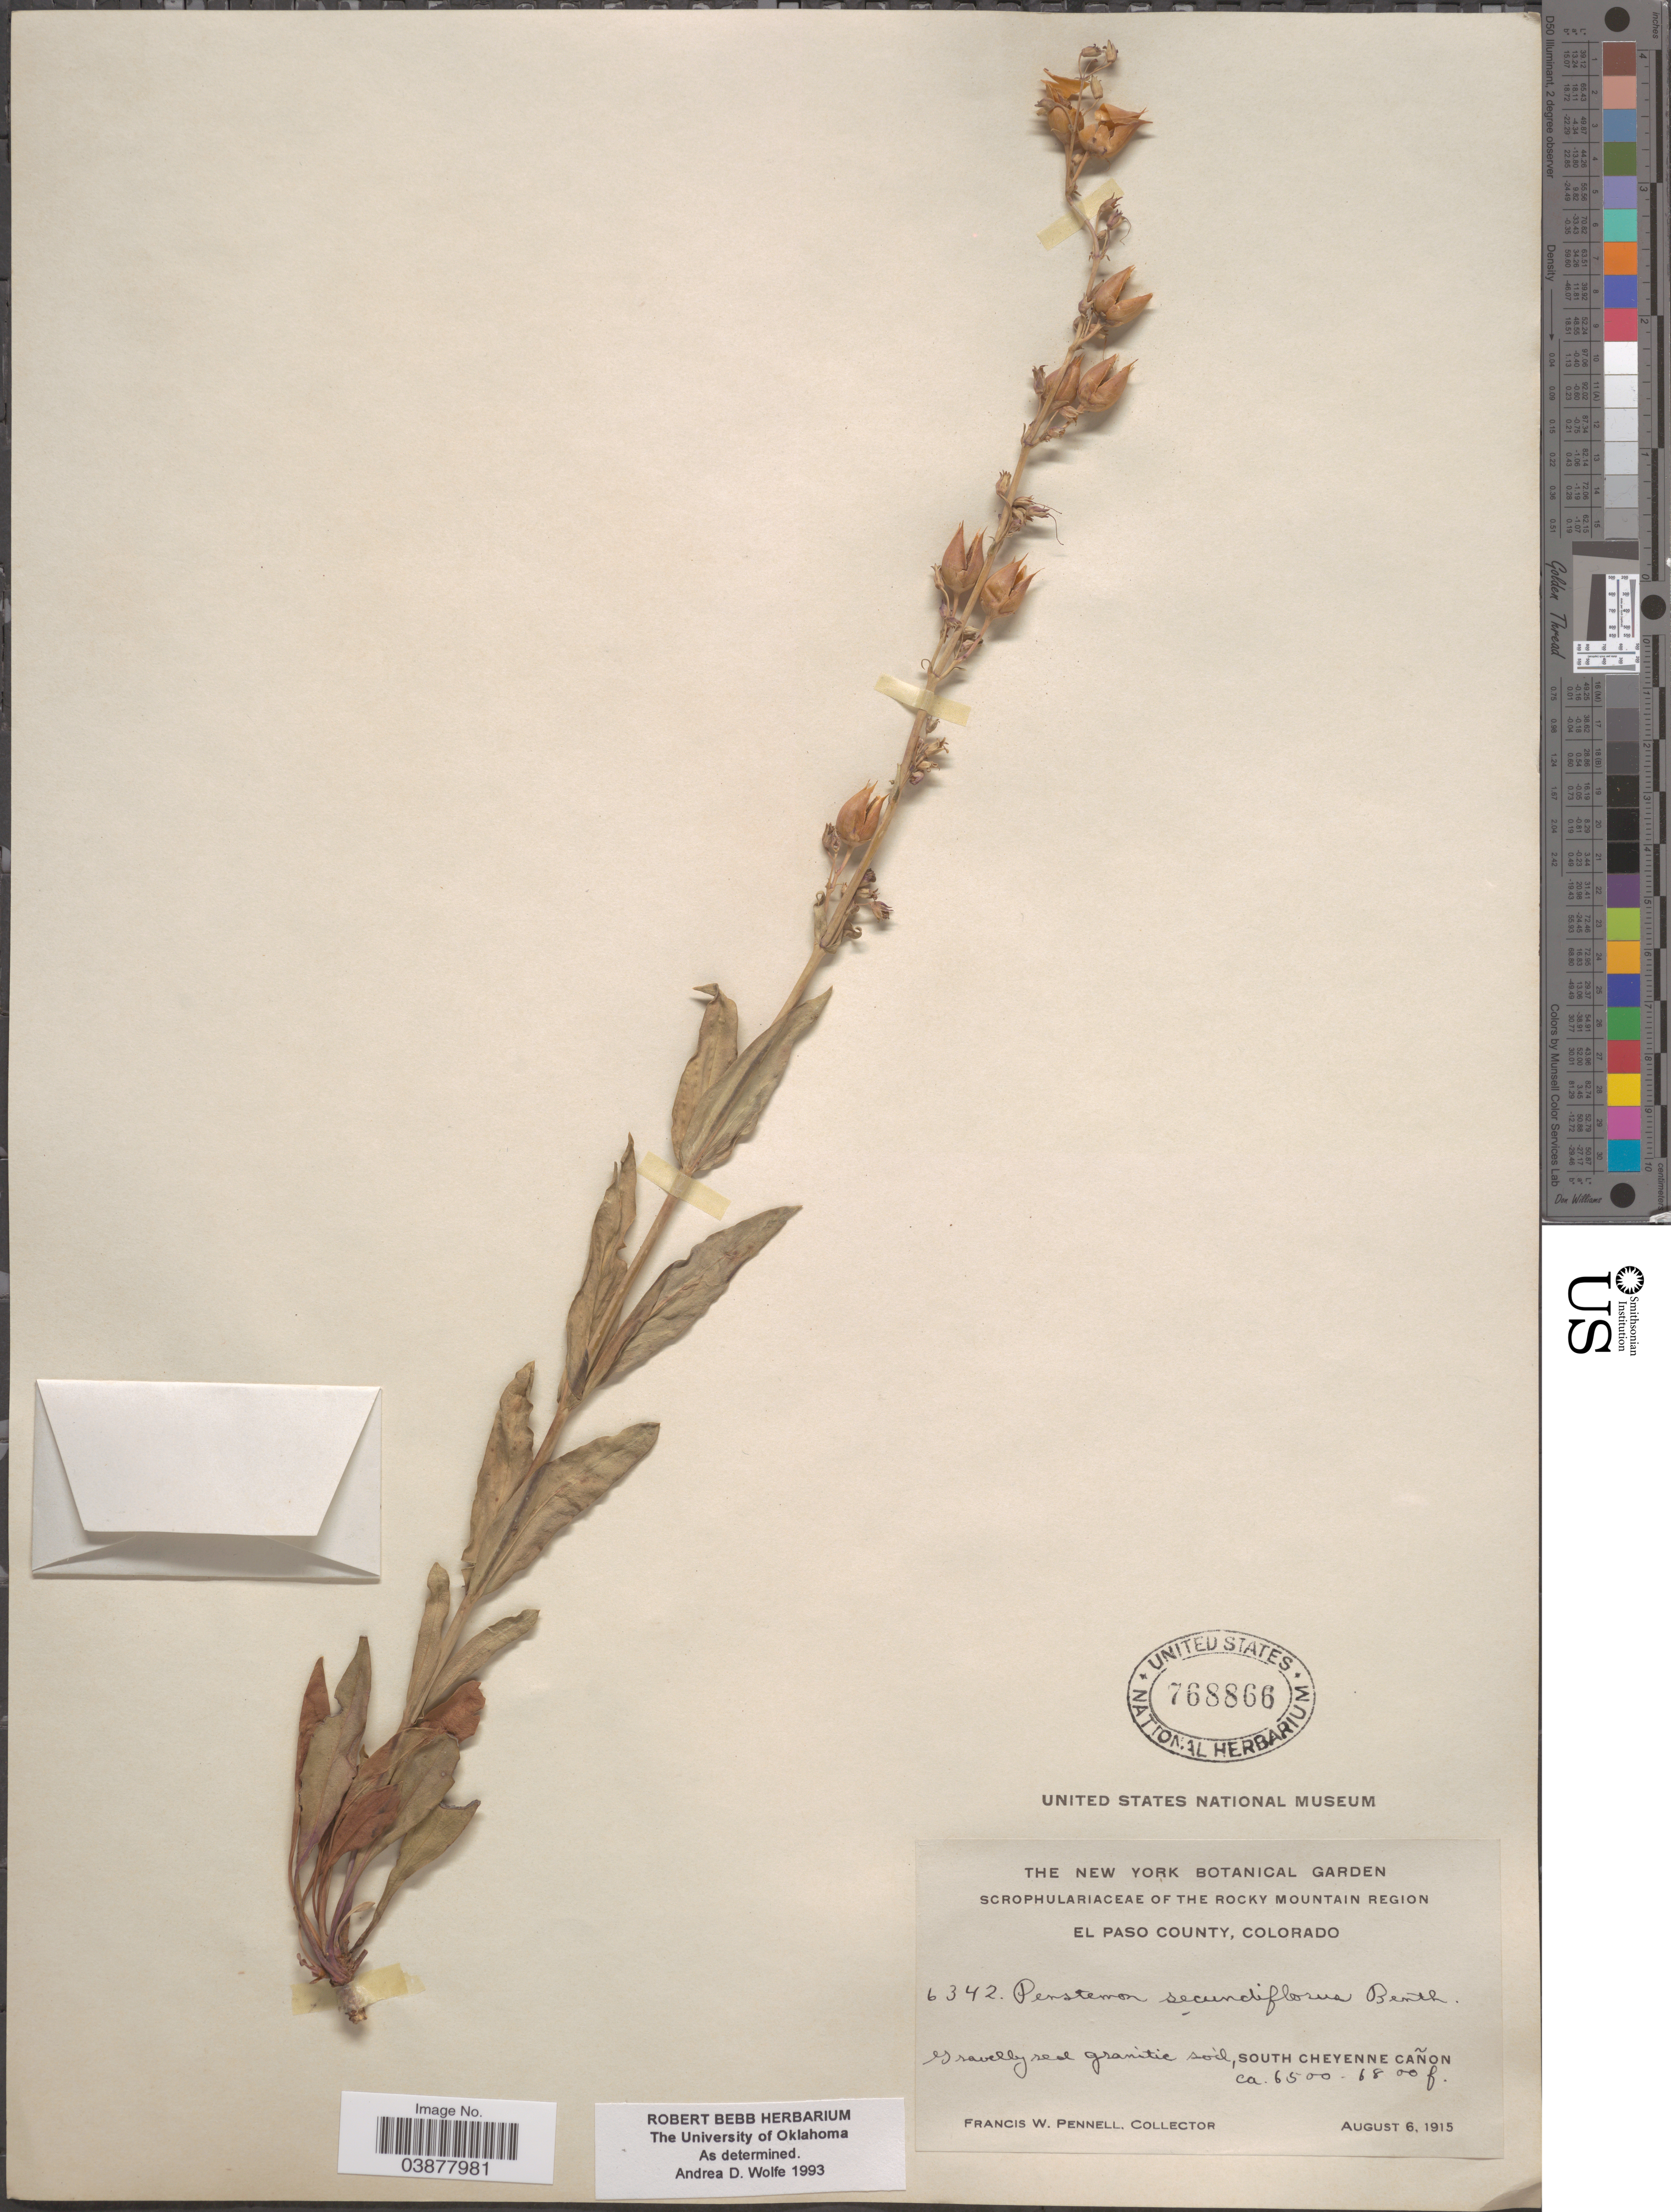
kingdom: Plantae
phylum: Tracheophyta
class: Magnoliopsida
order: Lamiales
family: Plantaginaceae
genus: Penstemon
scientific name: Penstemon secundiflorus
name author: Benth.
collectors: F. W. Pennell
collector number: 6342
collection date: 1915-08-06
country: United States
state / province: Colorado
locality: The Rocky Mountain Region. El Paso County. South Cheyenne Cañon.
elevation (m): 1981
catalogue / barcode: US 768866